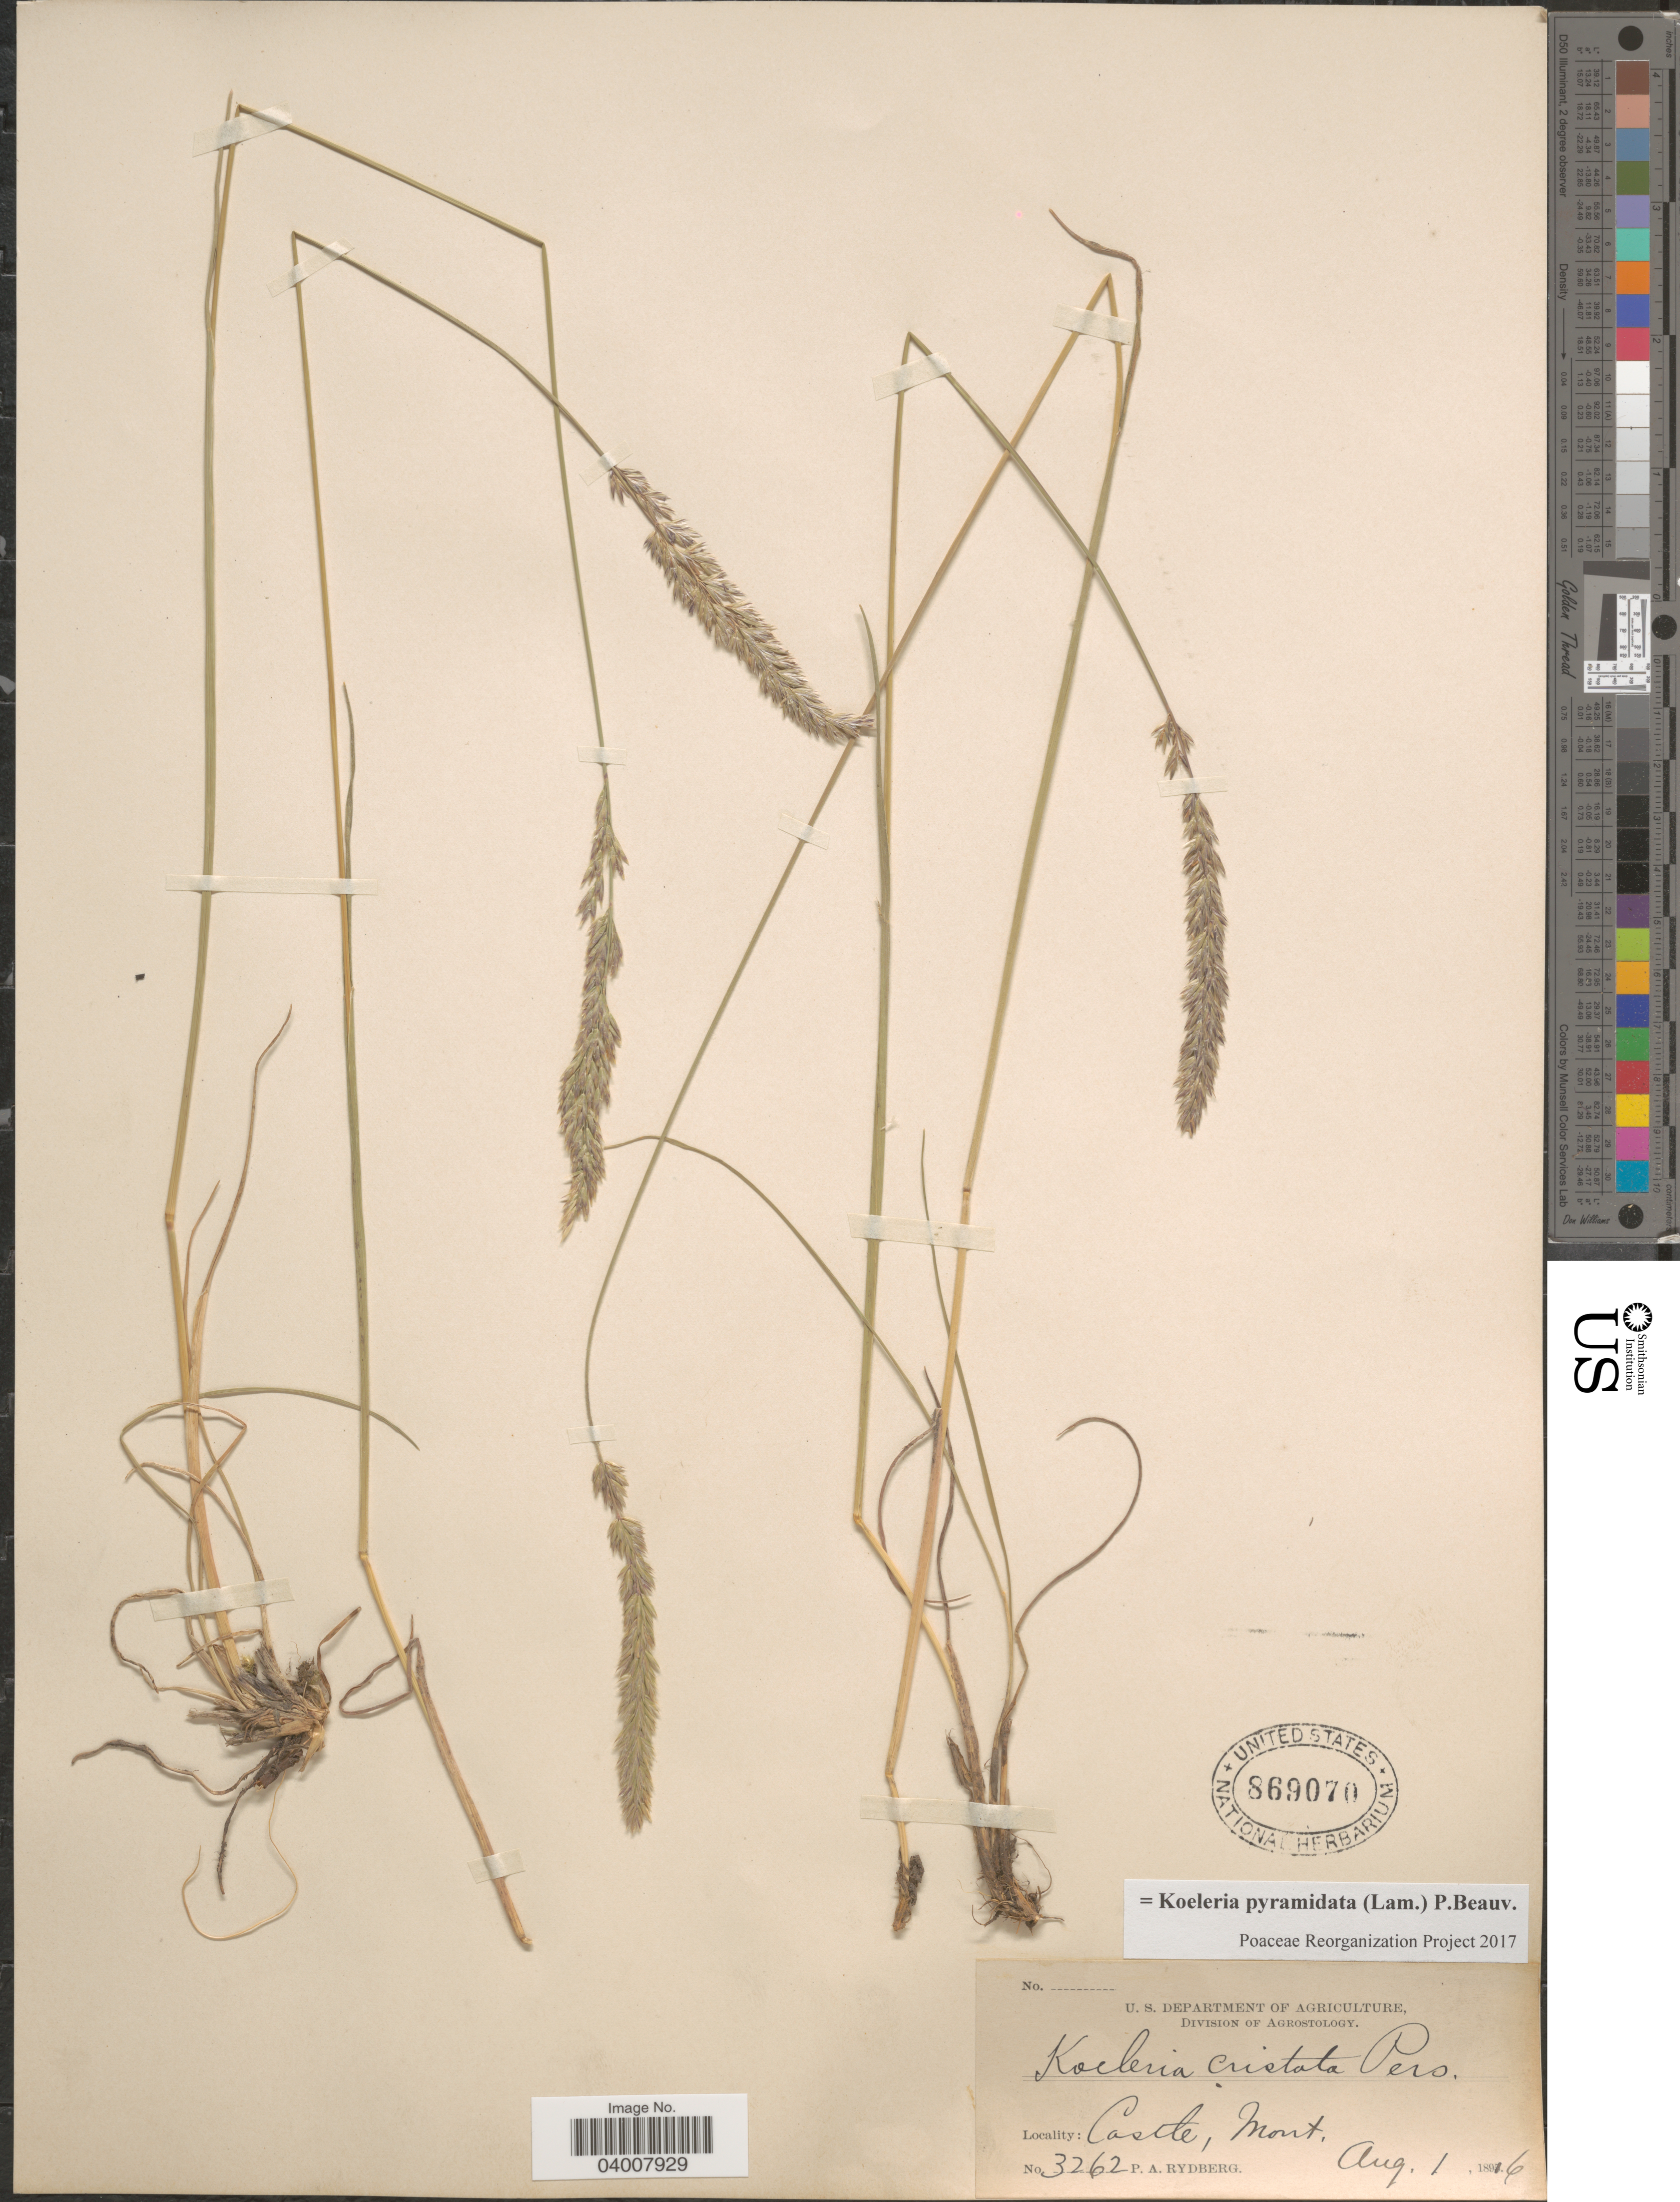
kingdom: Plantae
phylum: Tracheophyta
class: Liliopsida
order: Poales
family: Poaceae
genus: Koeleria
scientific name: Koeleria pyramidata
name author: (Lam.) P. Beauv.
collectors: P. A. Rydberg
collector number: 3262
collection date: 1896-08-01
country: United States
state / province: Montana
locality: Castle.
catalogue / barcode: US 869070